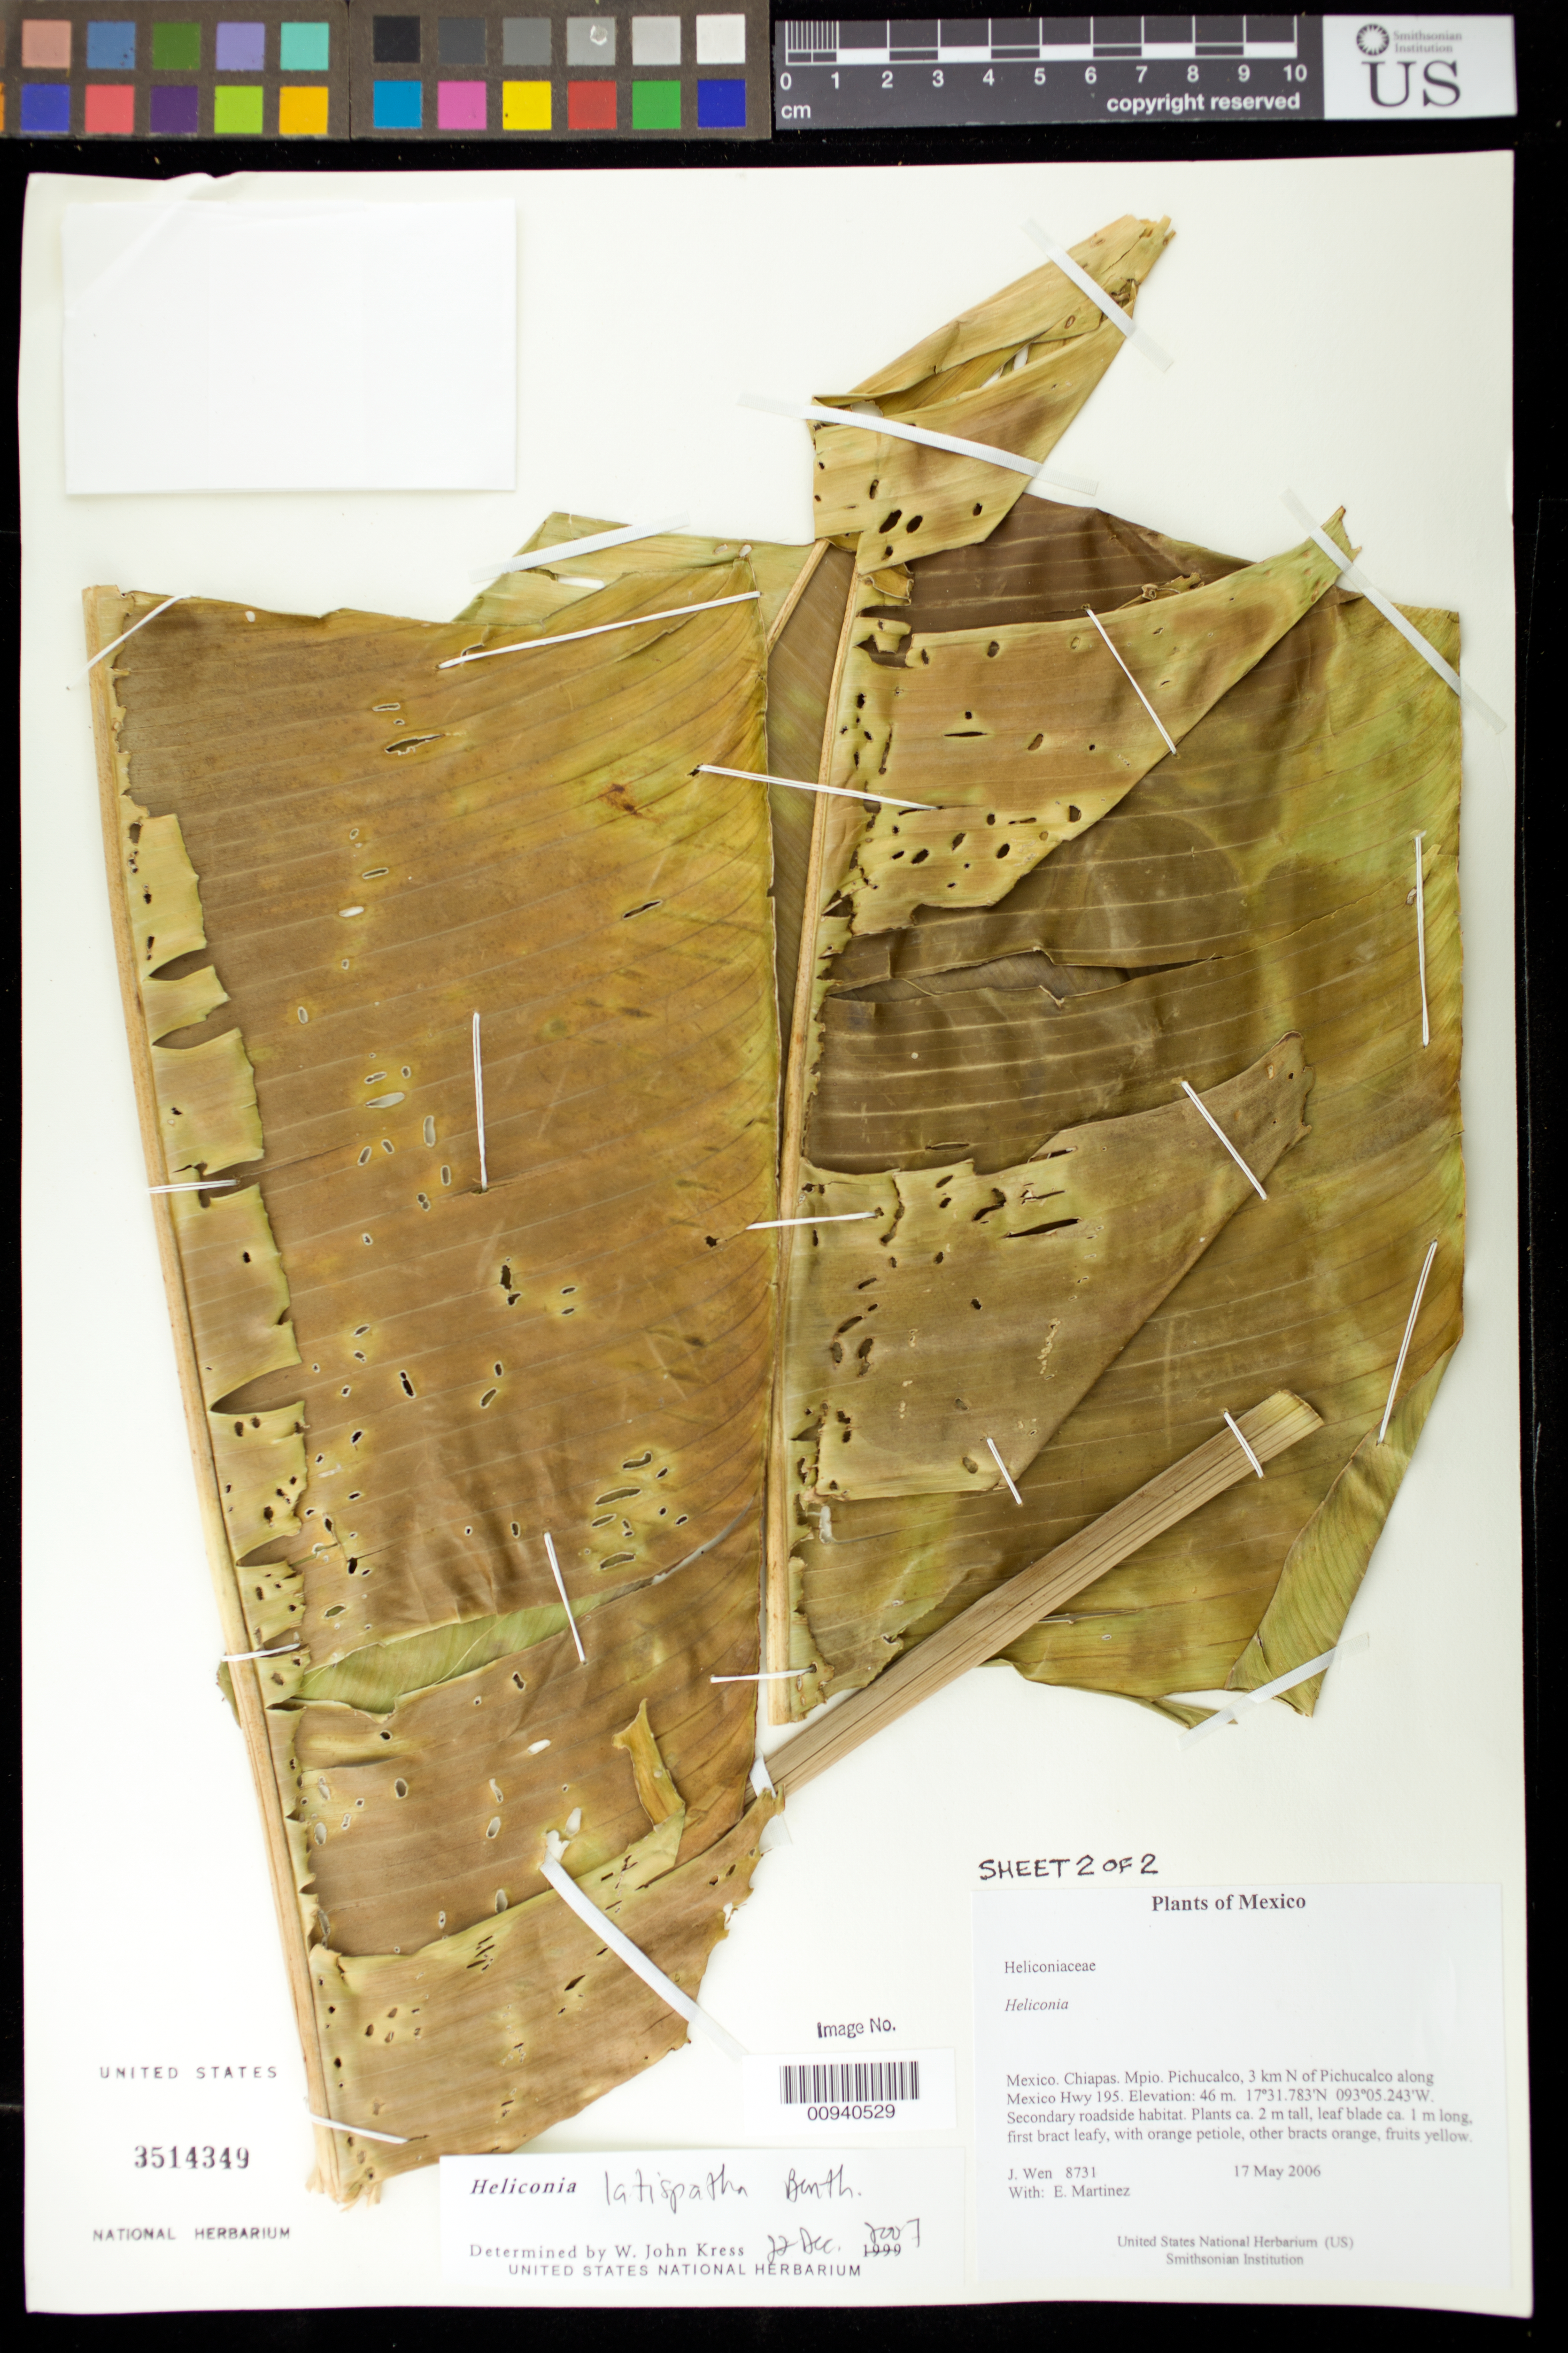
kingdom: Plantae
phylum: Tracheophyta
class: Liliopsida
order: Zingiberales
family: Heliconiaceae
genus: Heliconia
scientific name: Heliconia latispatha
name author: Benth.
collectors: J. Wen & E. Martínez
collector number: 8731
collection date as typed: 17 May 2006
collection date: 2006-05-17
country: Mexico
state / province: Chiapas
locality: Mpio. Pichucalco, 3 km N of Pichucalco along Mexico Hwy 195.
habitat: Secondary roadside habitat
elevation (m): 46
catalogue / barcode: US 3514349